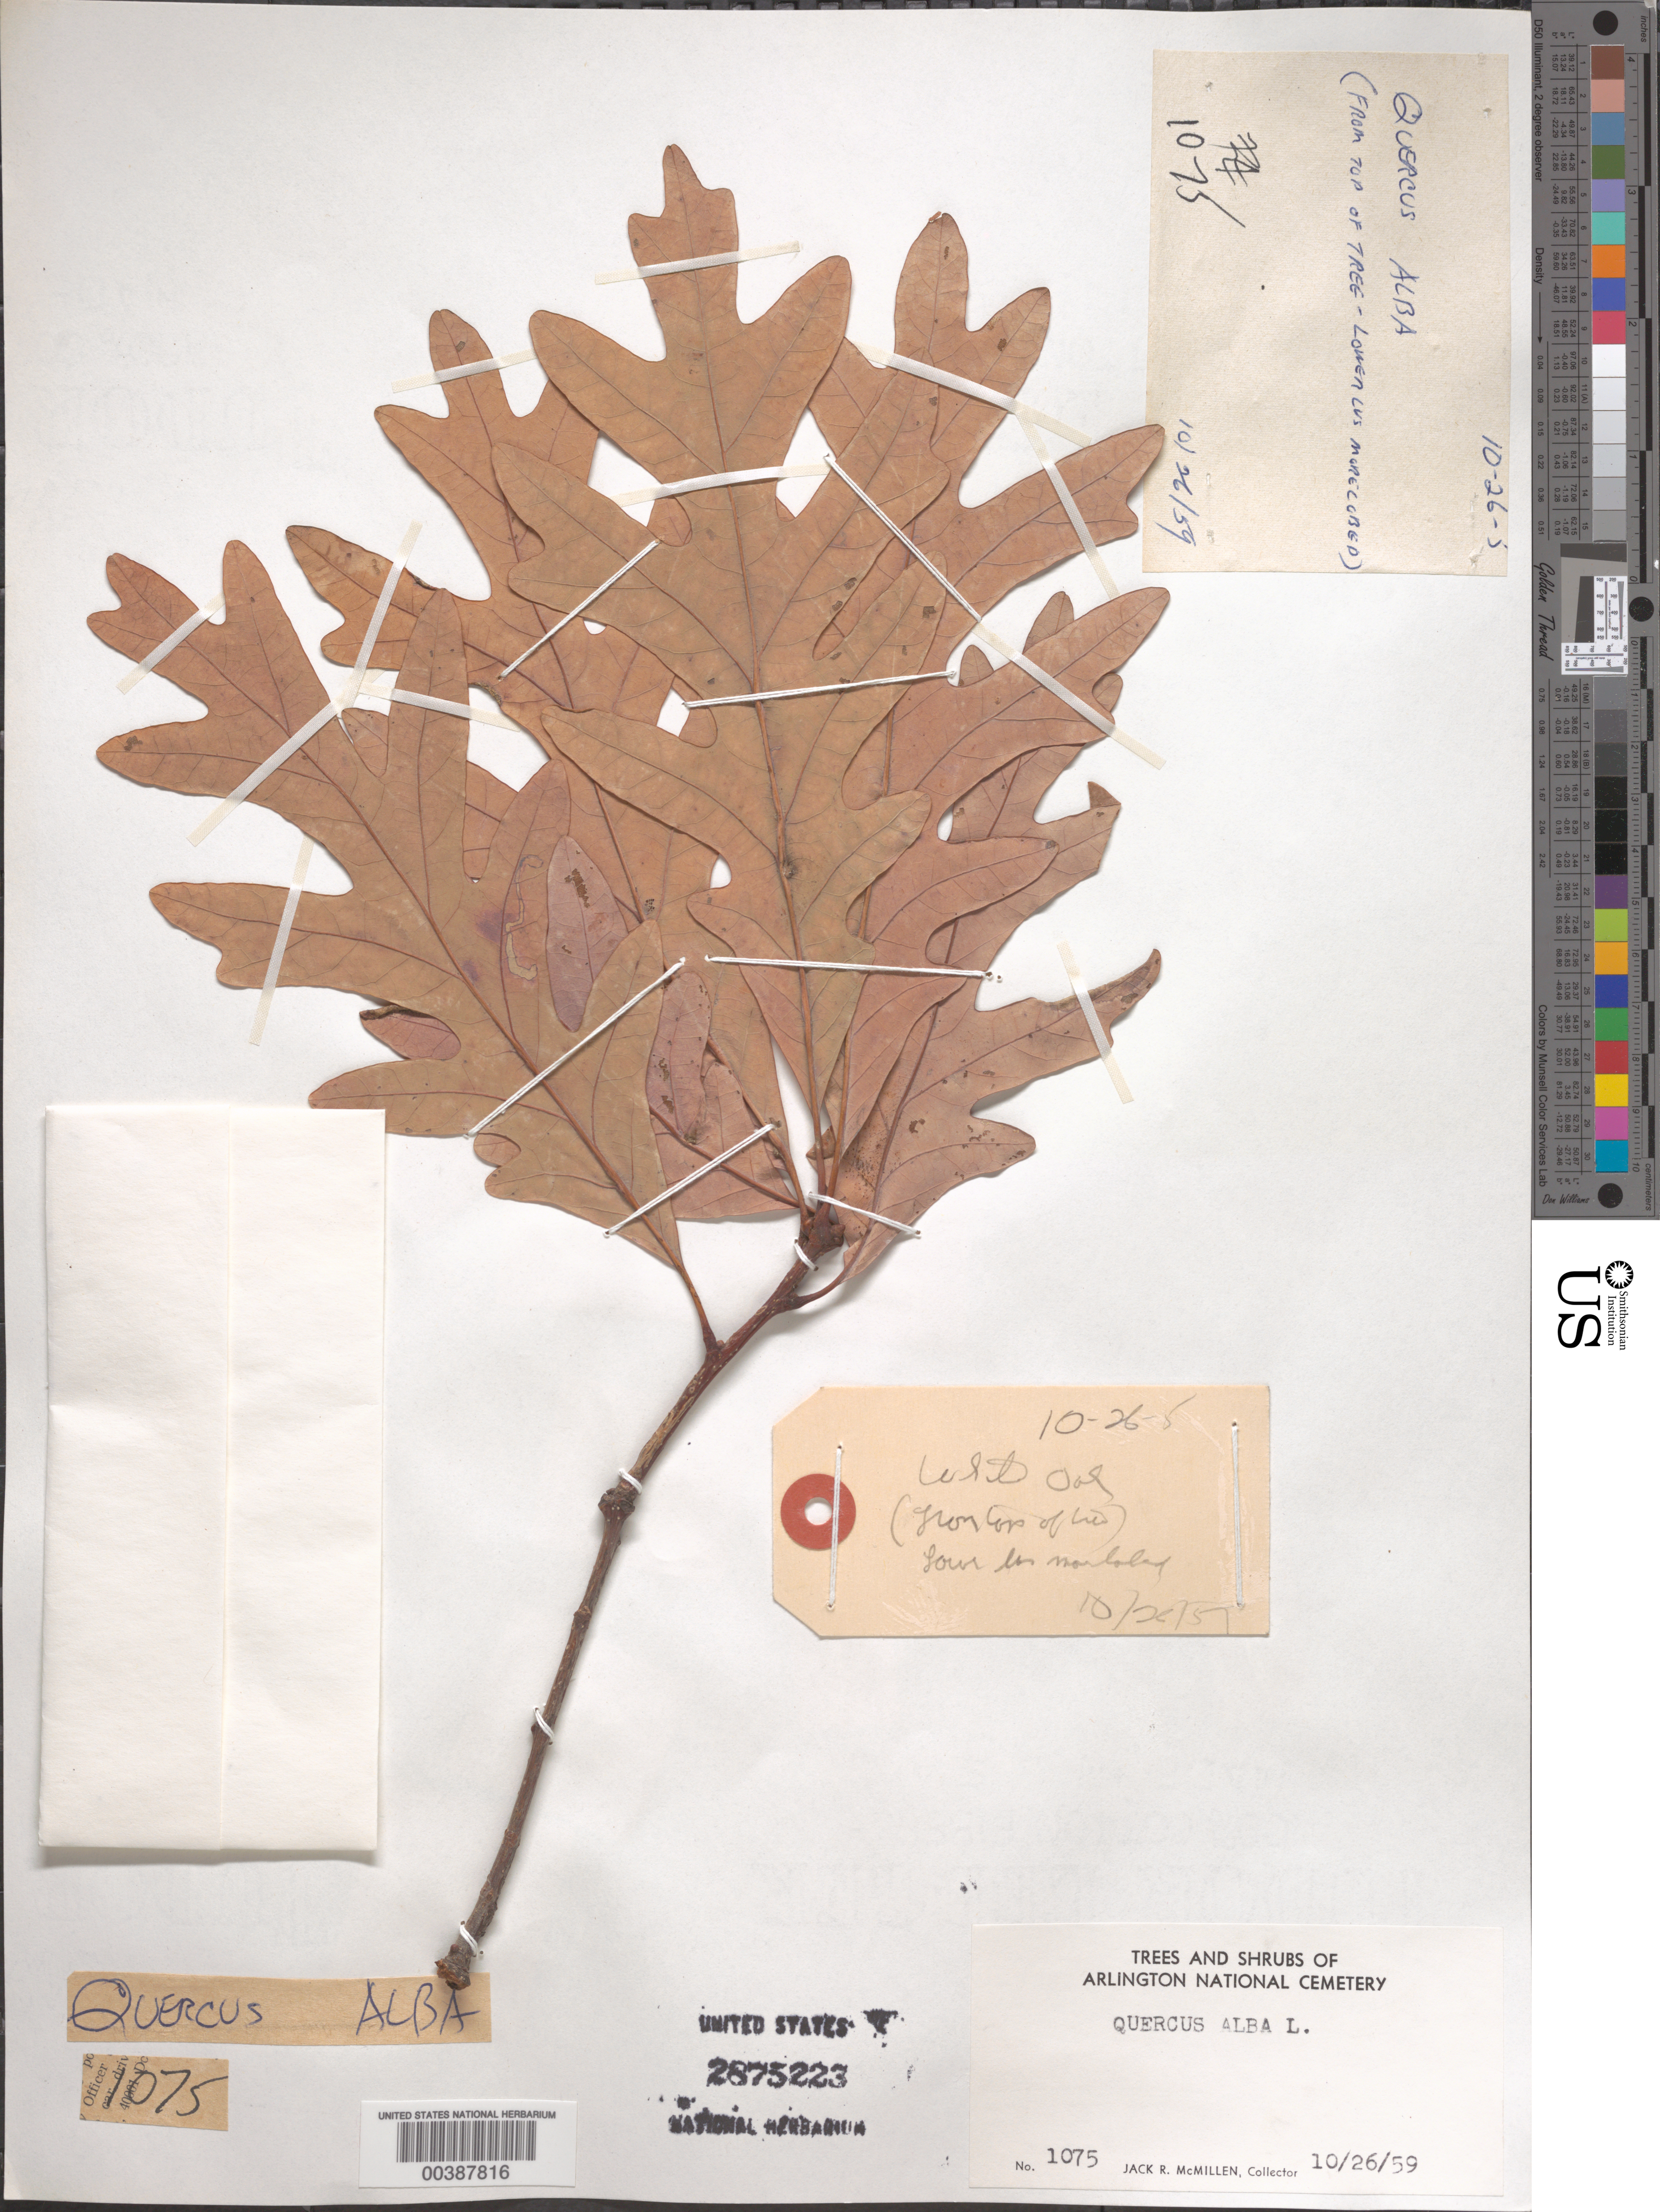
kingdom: Plantae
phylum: Tracheophyta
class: Magnoliopsida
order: Fagales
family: Fagaceae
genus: Quercus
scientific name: Quercus alba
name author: L.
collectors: J. McMillen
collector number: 1075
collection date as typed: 26 Oct 1959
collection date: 1959-10-26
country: United States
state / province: Virginia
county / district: Arlington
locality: Arlington National Cemetery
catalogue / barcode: US 2875223